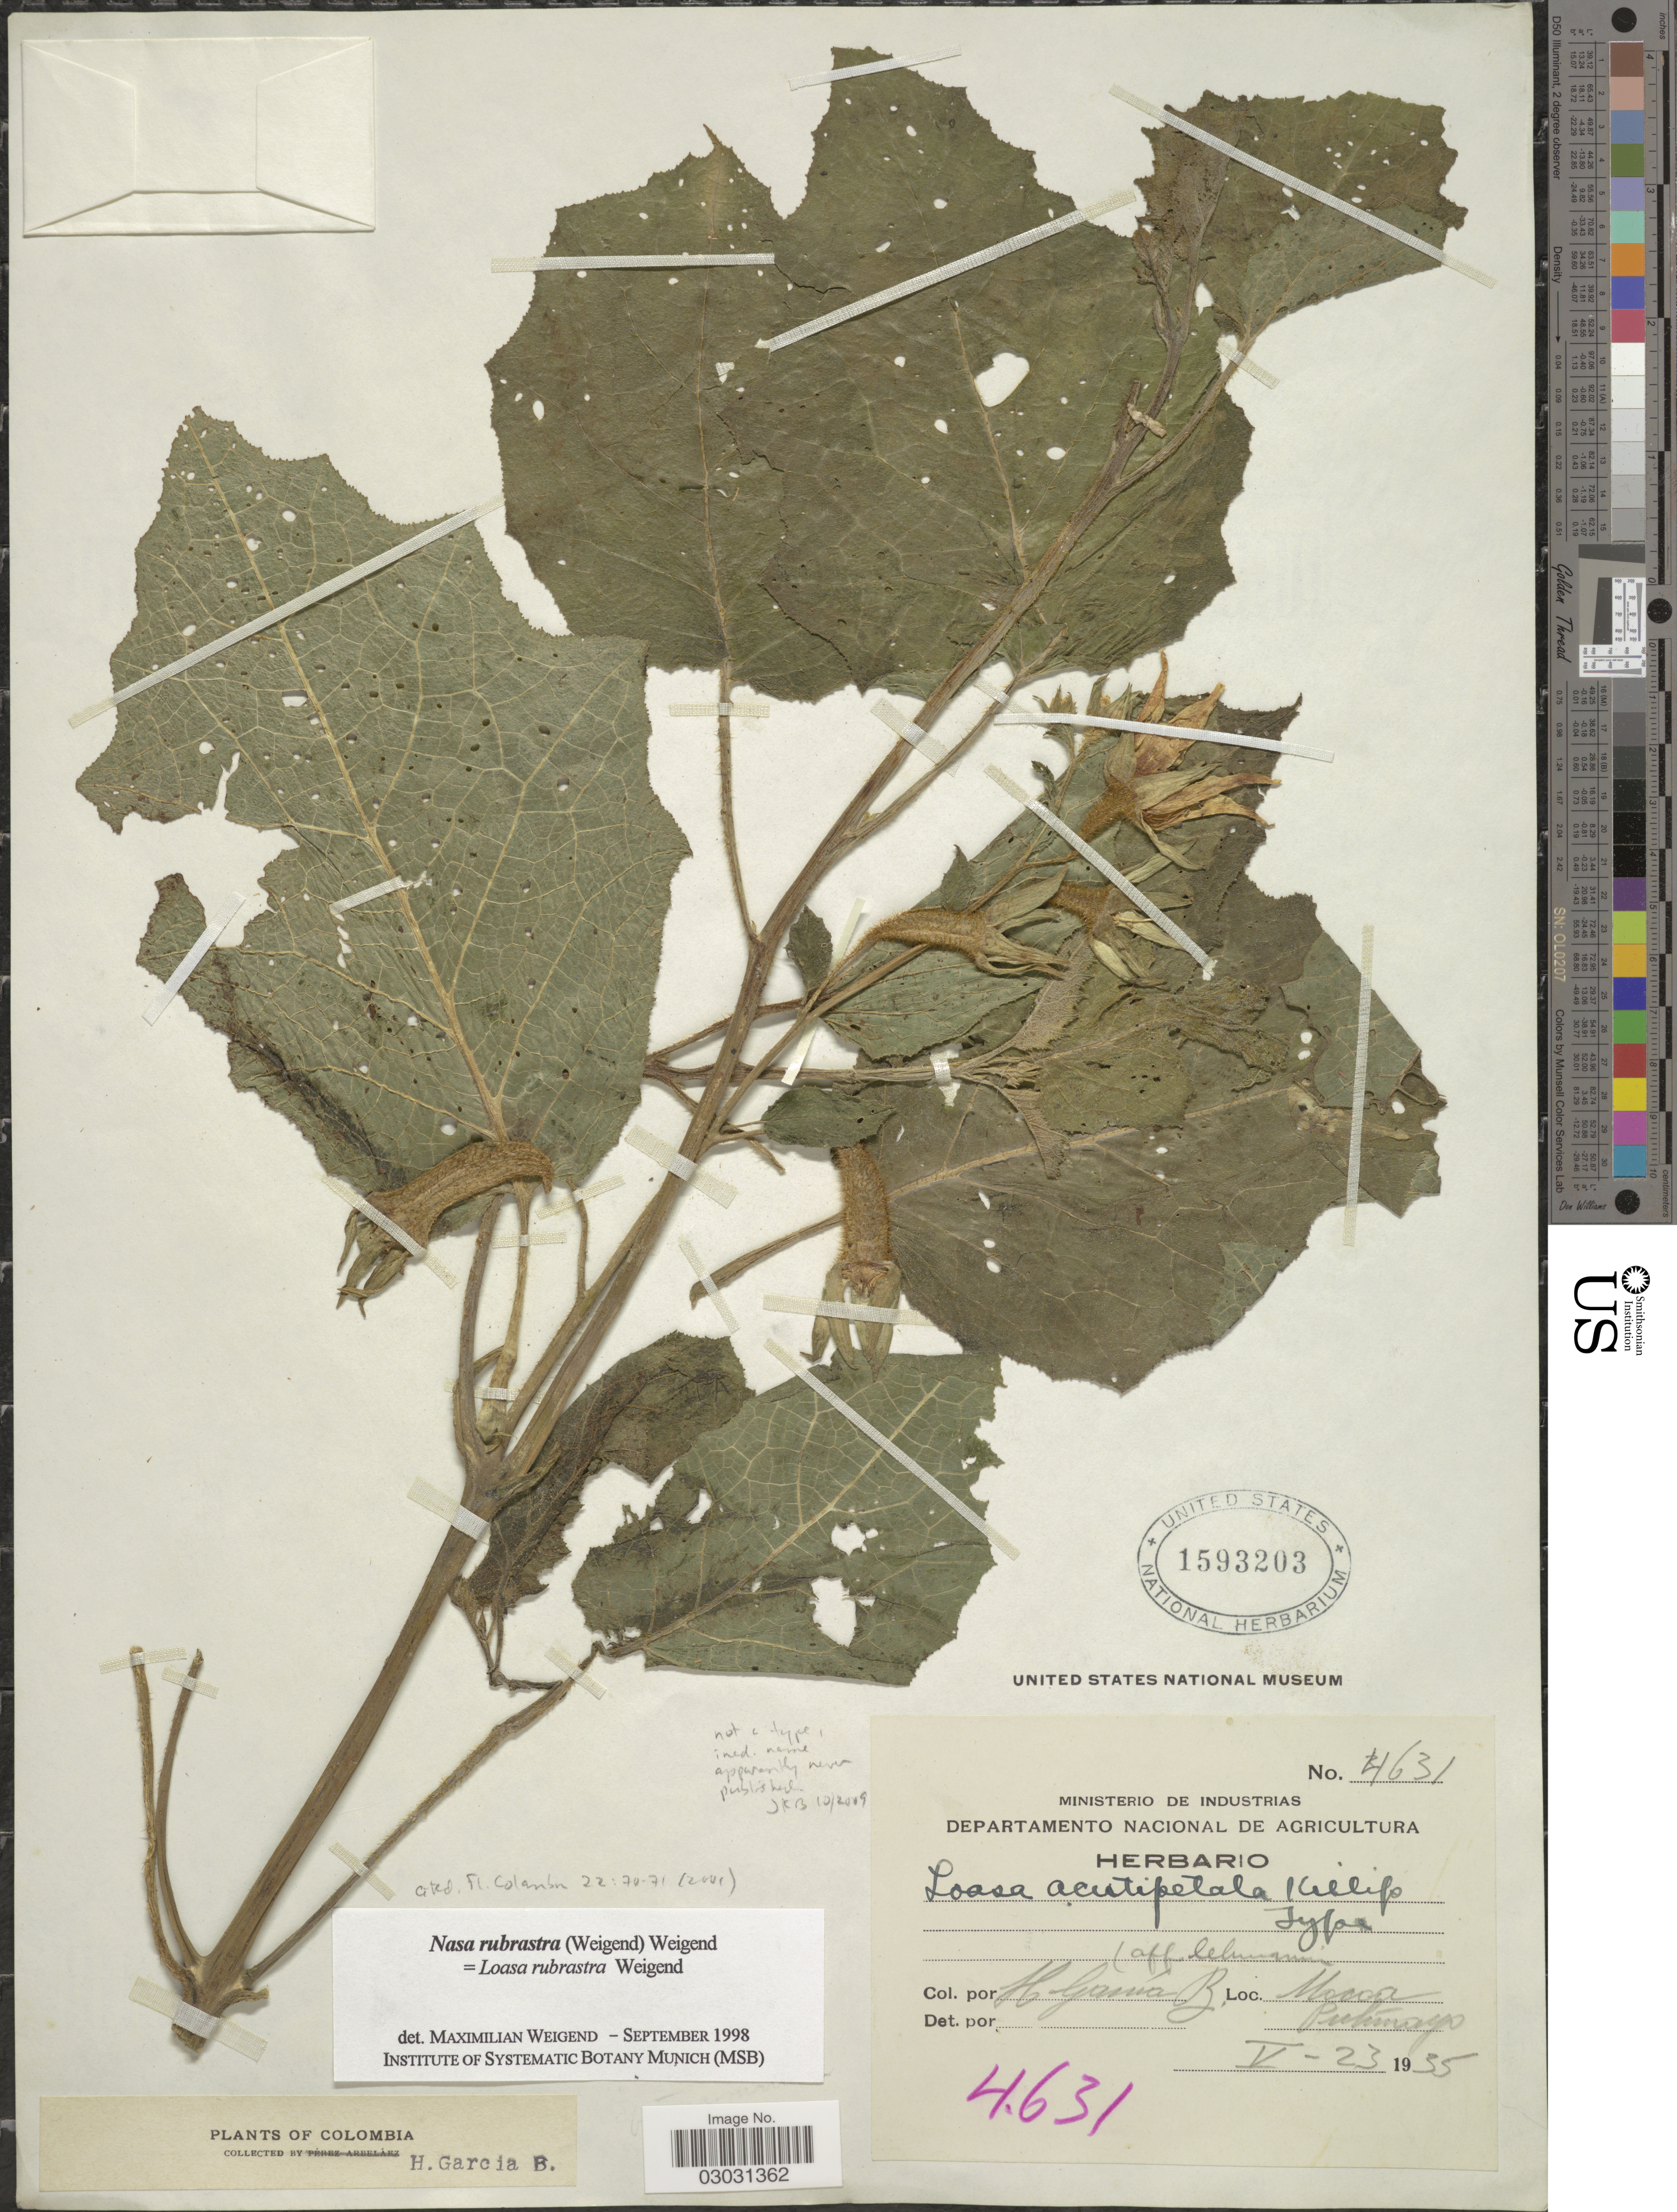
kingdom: Plantae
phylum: Tracheophyta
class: Magnoliopsida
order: Cornales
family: Loasaceae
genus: Nasa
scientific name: Nasa rubrastra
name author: (Weigend) Weigend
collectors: H. García B.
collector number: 4631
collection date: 1935-05-23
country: Colombia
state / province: Putumayo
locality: Mocoa.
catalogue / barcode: US 1593203